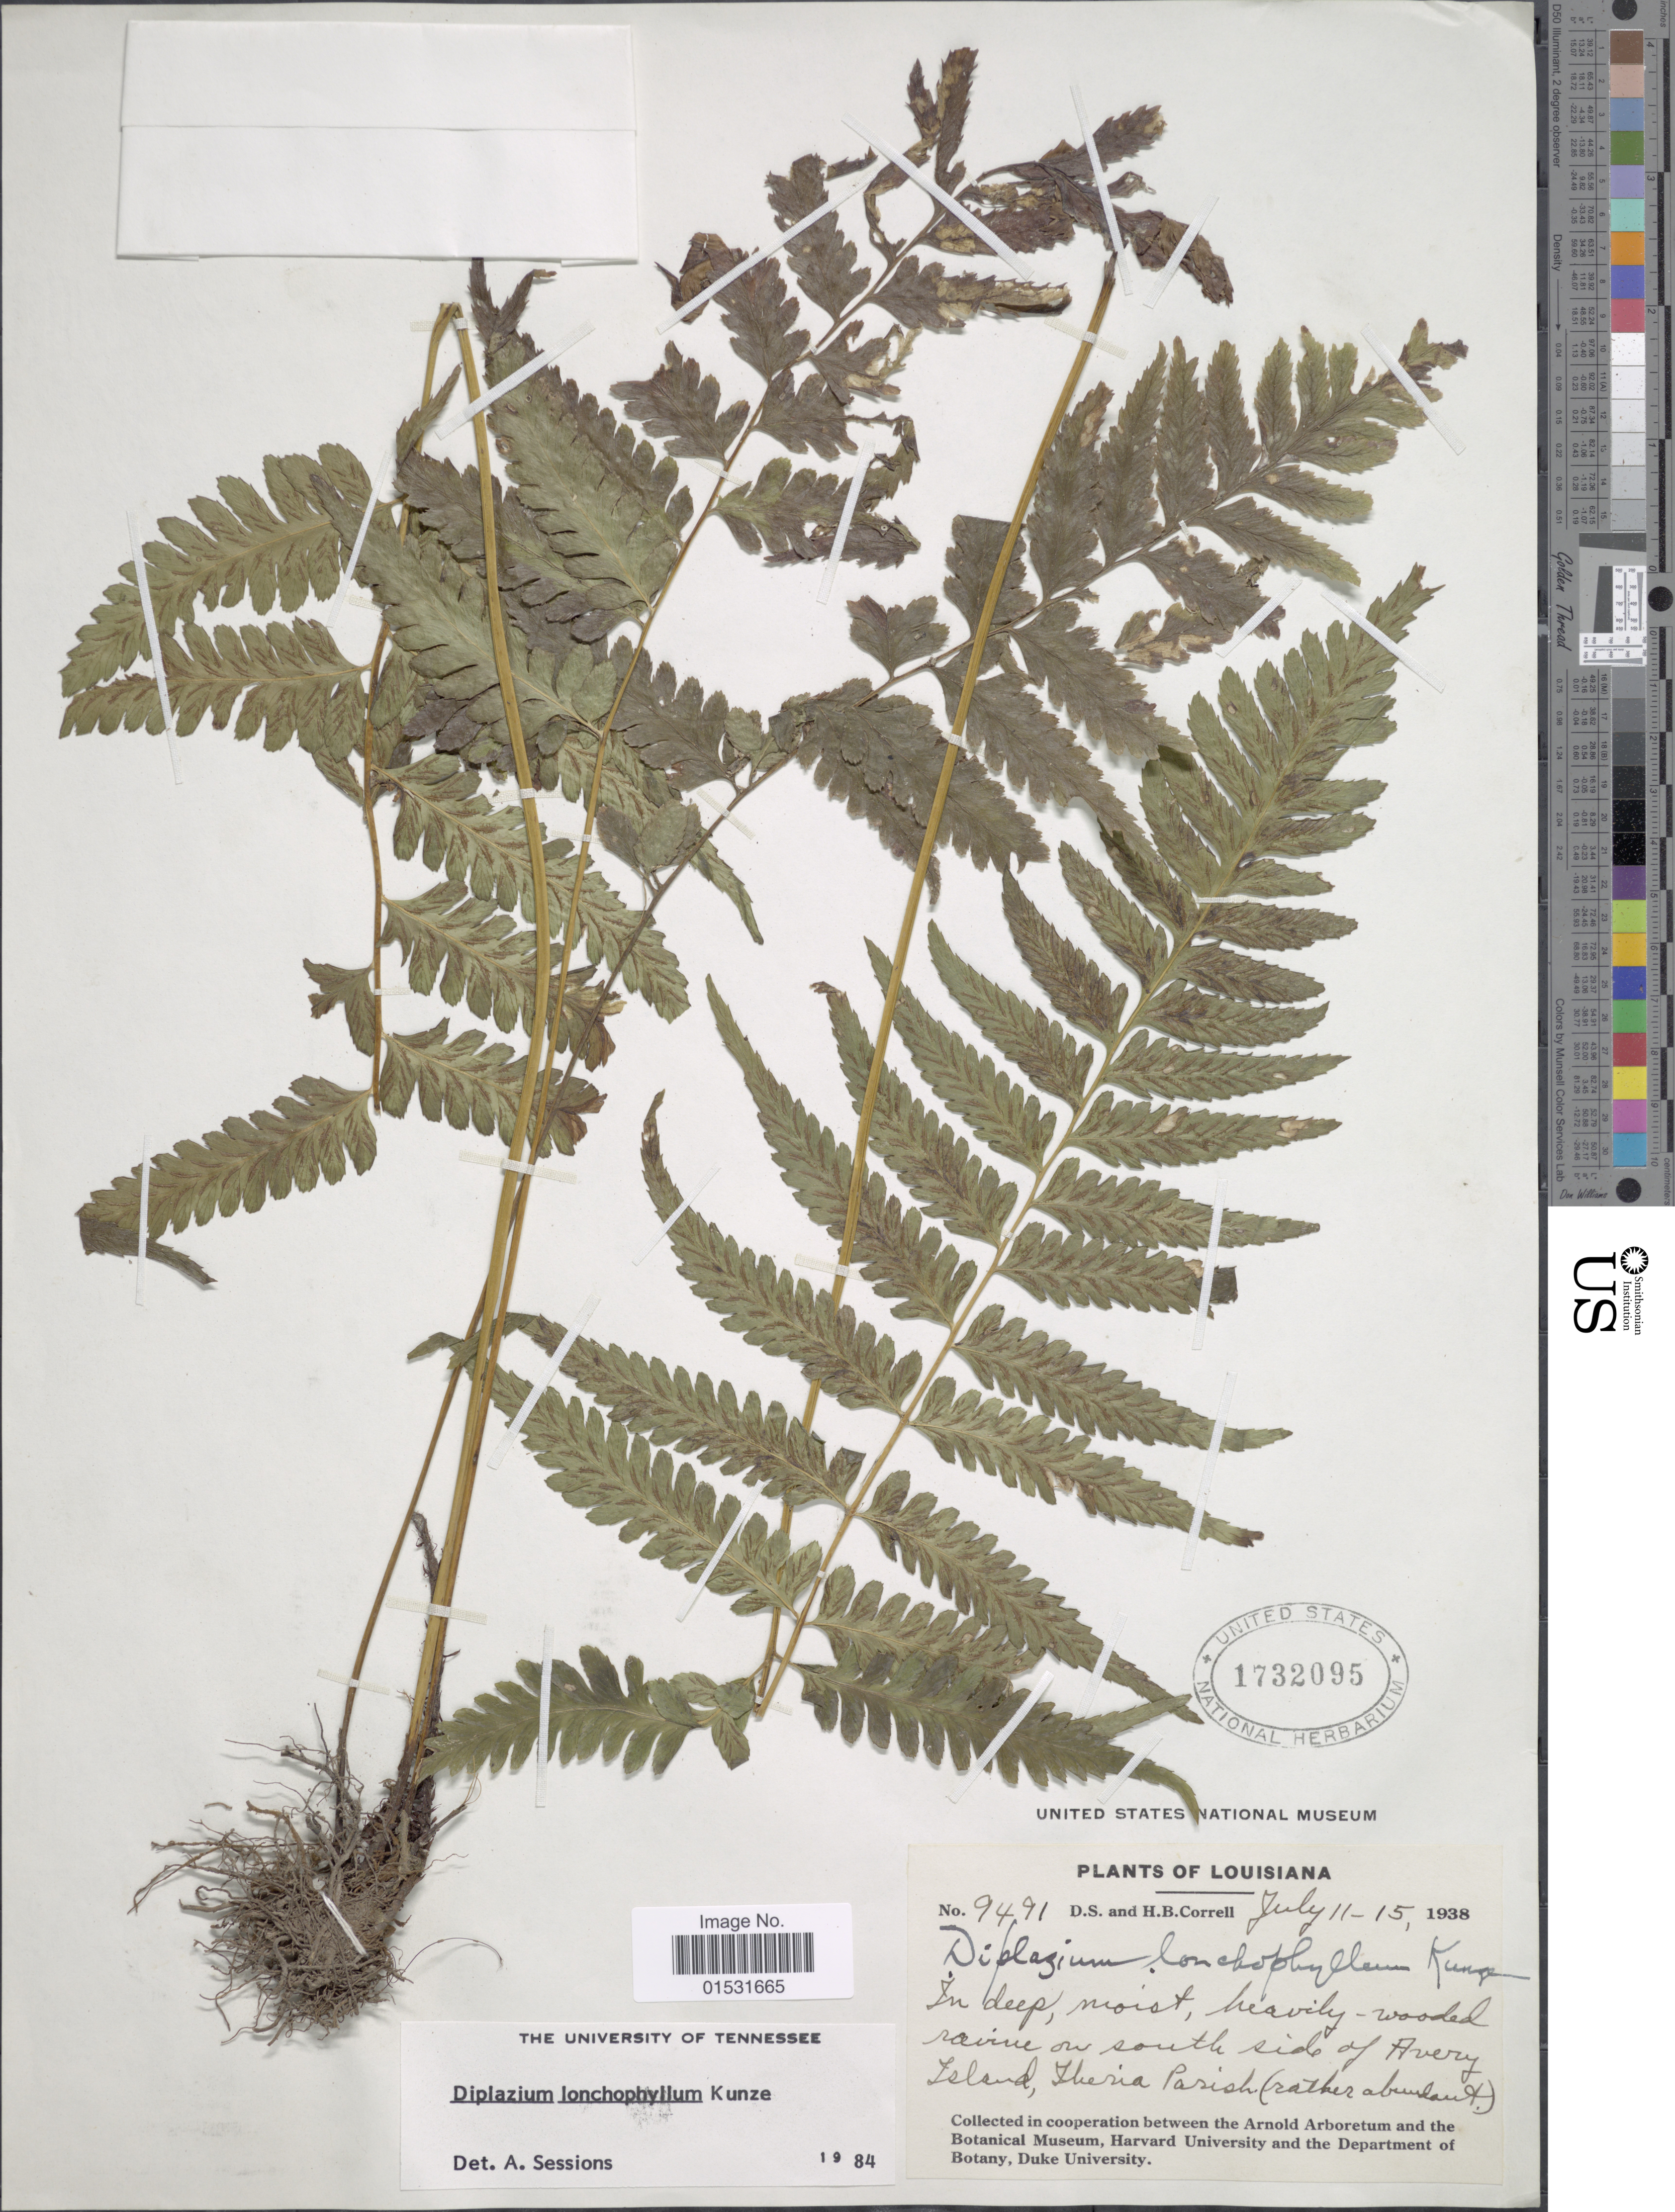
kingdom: Plantae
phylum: Tracheophyta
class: Polypodiopsida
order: Polypodiales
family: Athyriaceae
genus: Diplazium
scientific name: Diplazium lonchophyllum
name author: Kunze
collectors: D. S. Correll & H. Correll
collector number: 9491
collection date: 1938-07-11/1938-07-15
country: United States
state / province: Louisiana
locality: In deep, moist, heavily-wooded ravine on south side of Avery Island, Iberia Parish.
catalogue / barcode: US 1732095